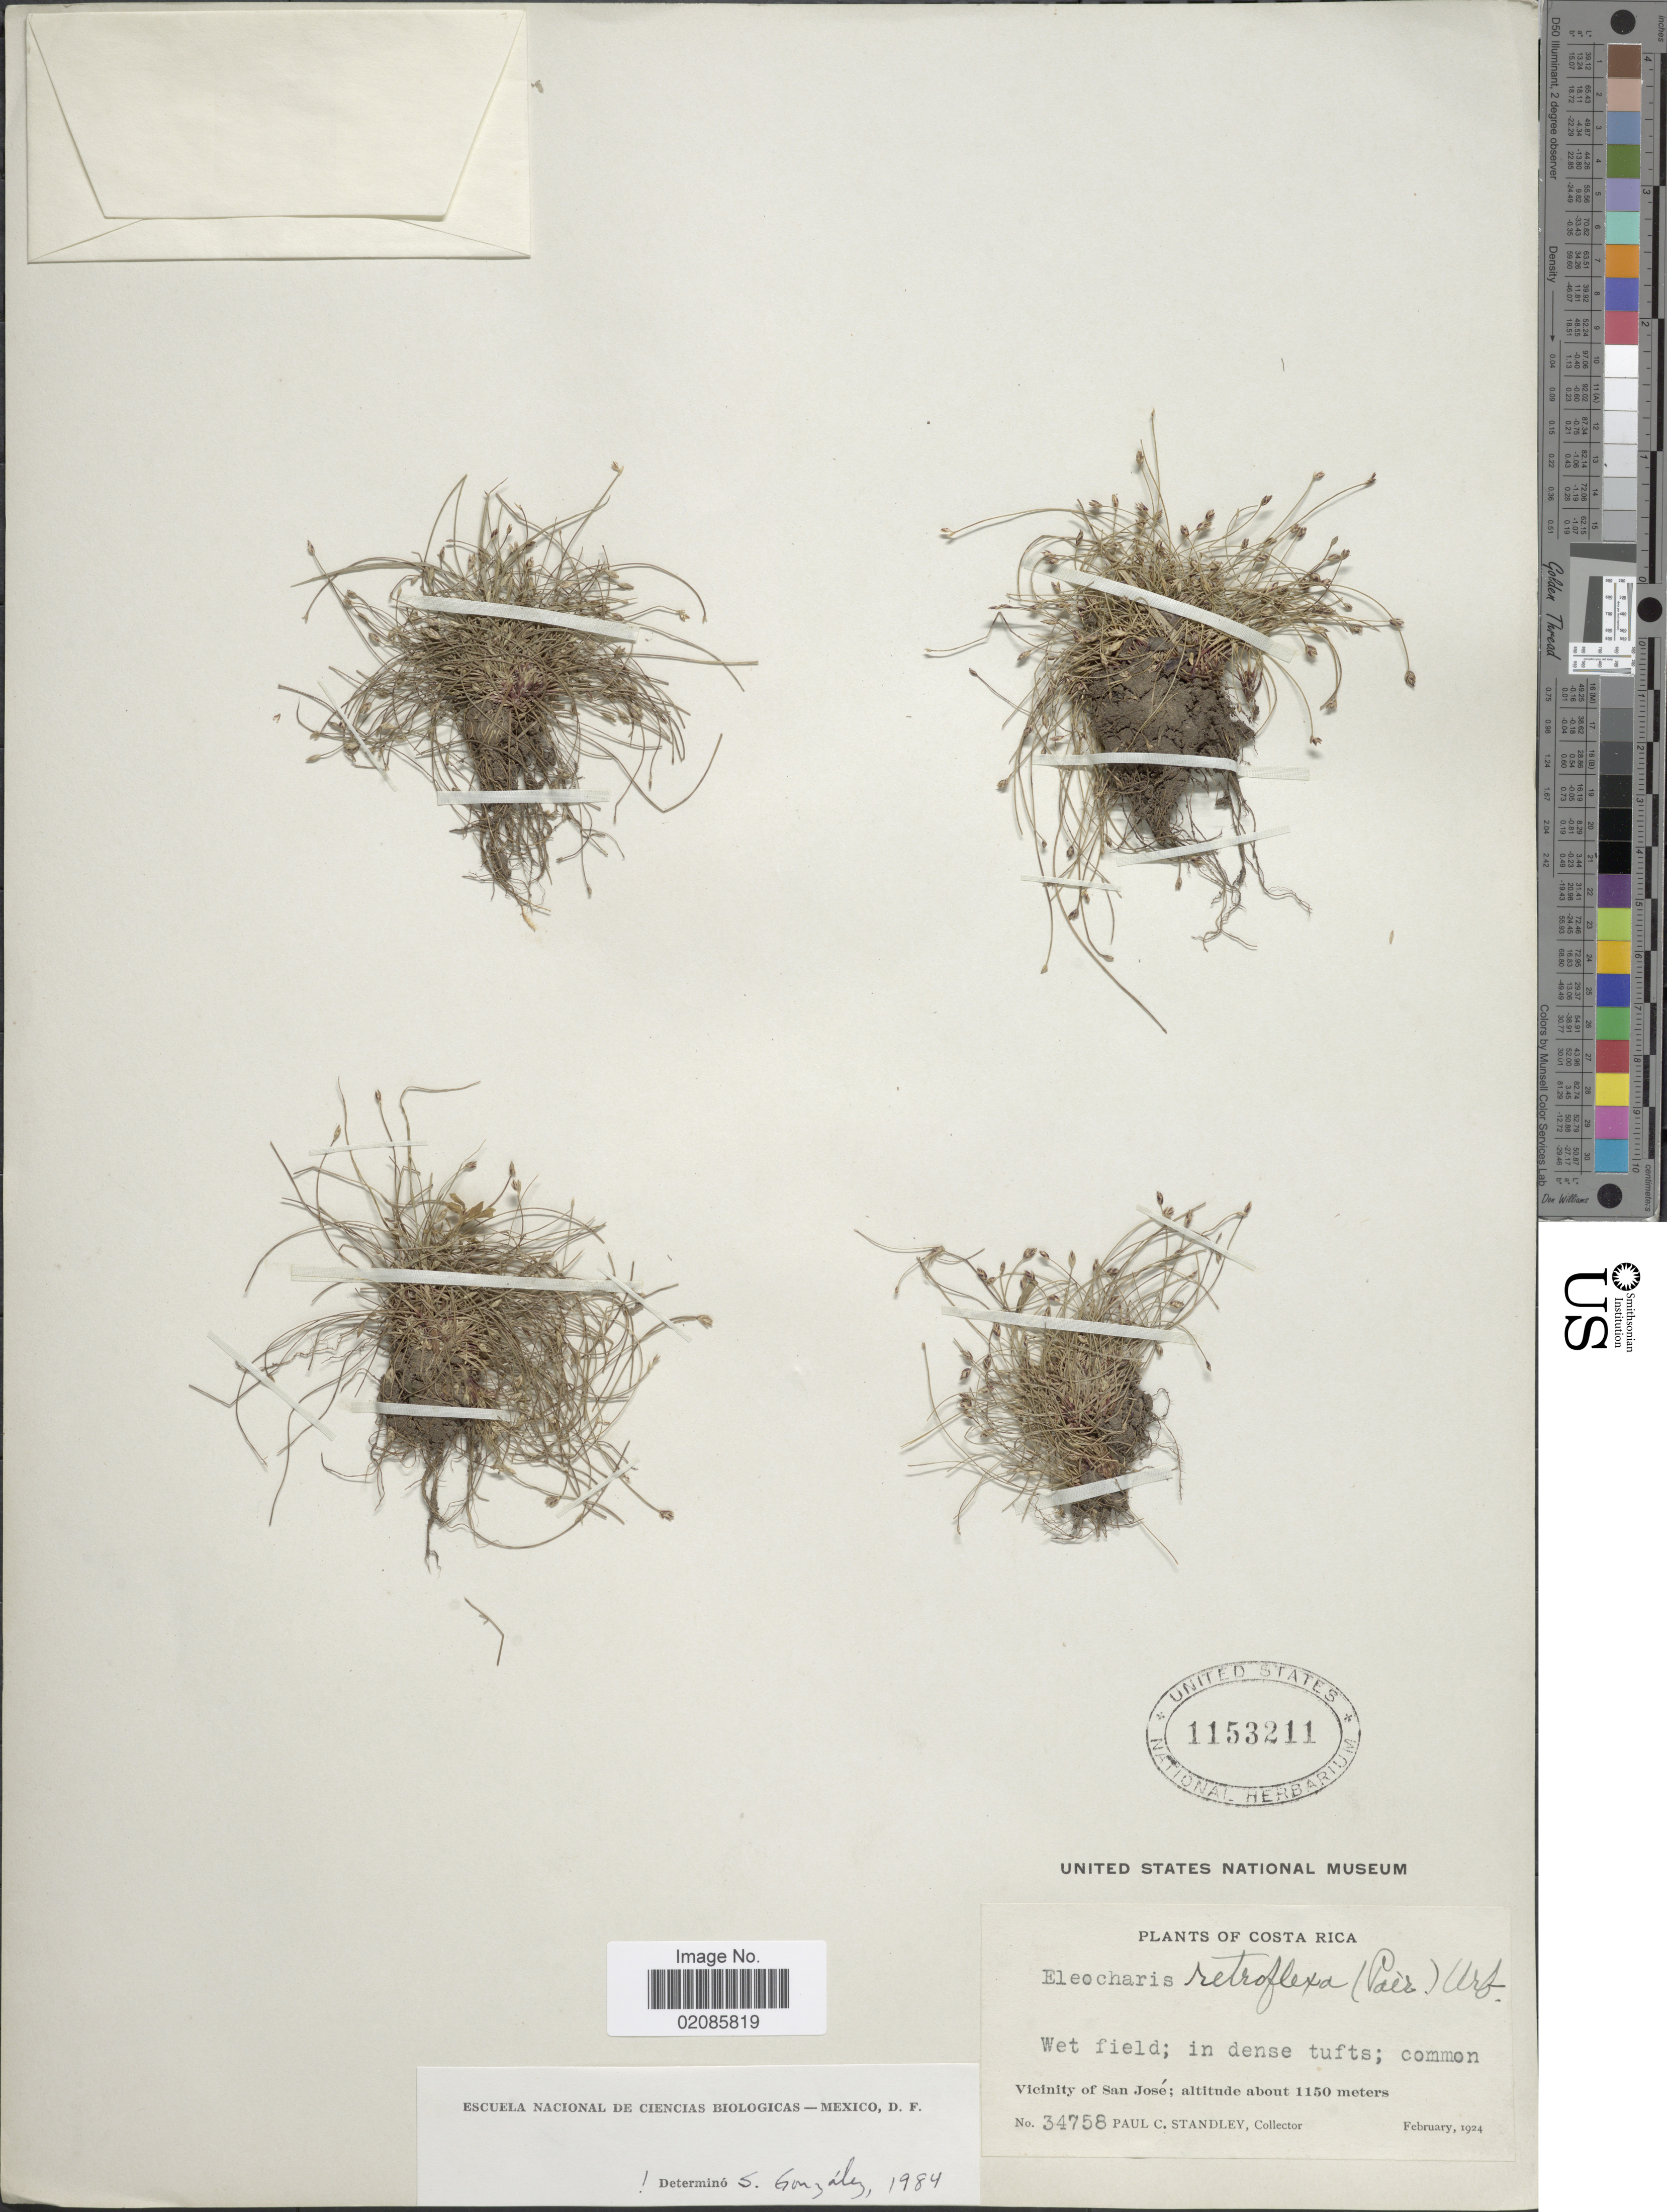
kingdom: Plantae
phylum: Tracheophyta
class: Liliopsida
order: Poales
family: Cyperaceae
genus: Eleocharis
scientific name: Eleocharis retroflexa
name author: (Poir.) Urb.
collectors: P. C. Standley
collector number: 34758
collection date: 1924-02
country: Costa Rica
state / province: San José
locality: Vicinity of San José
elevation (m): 1150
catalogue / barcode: US 1153211